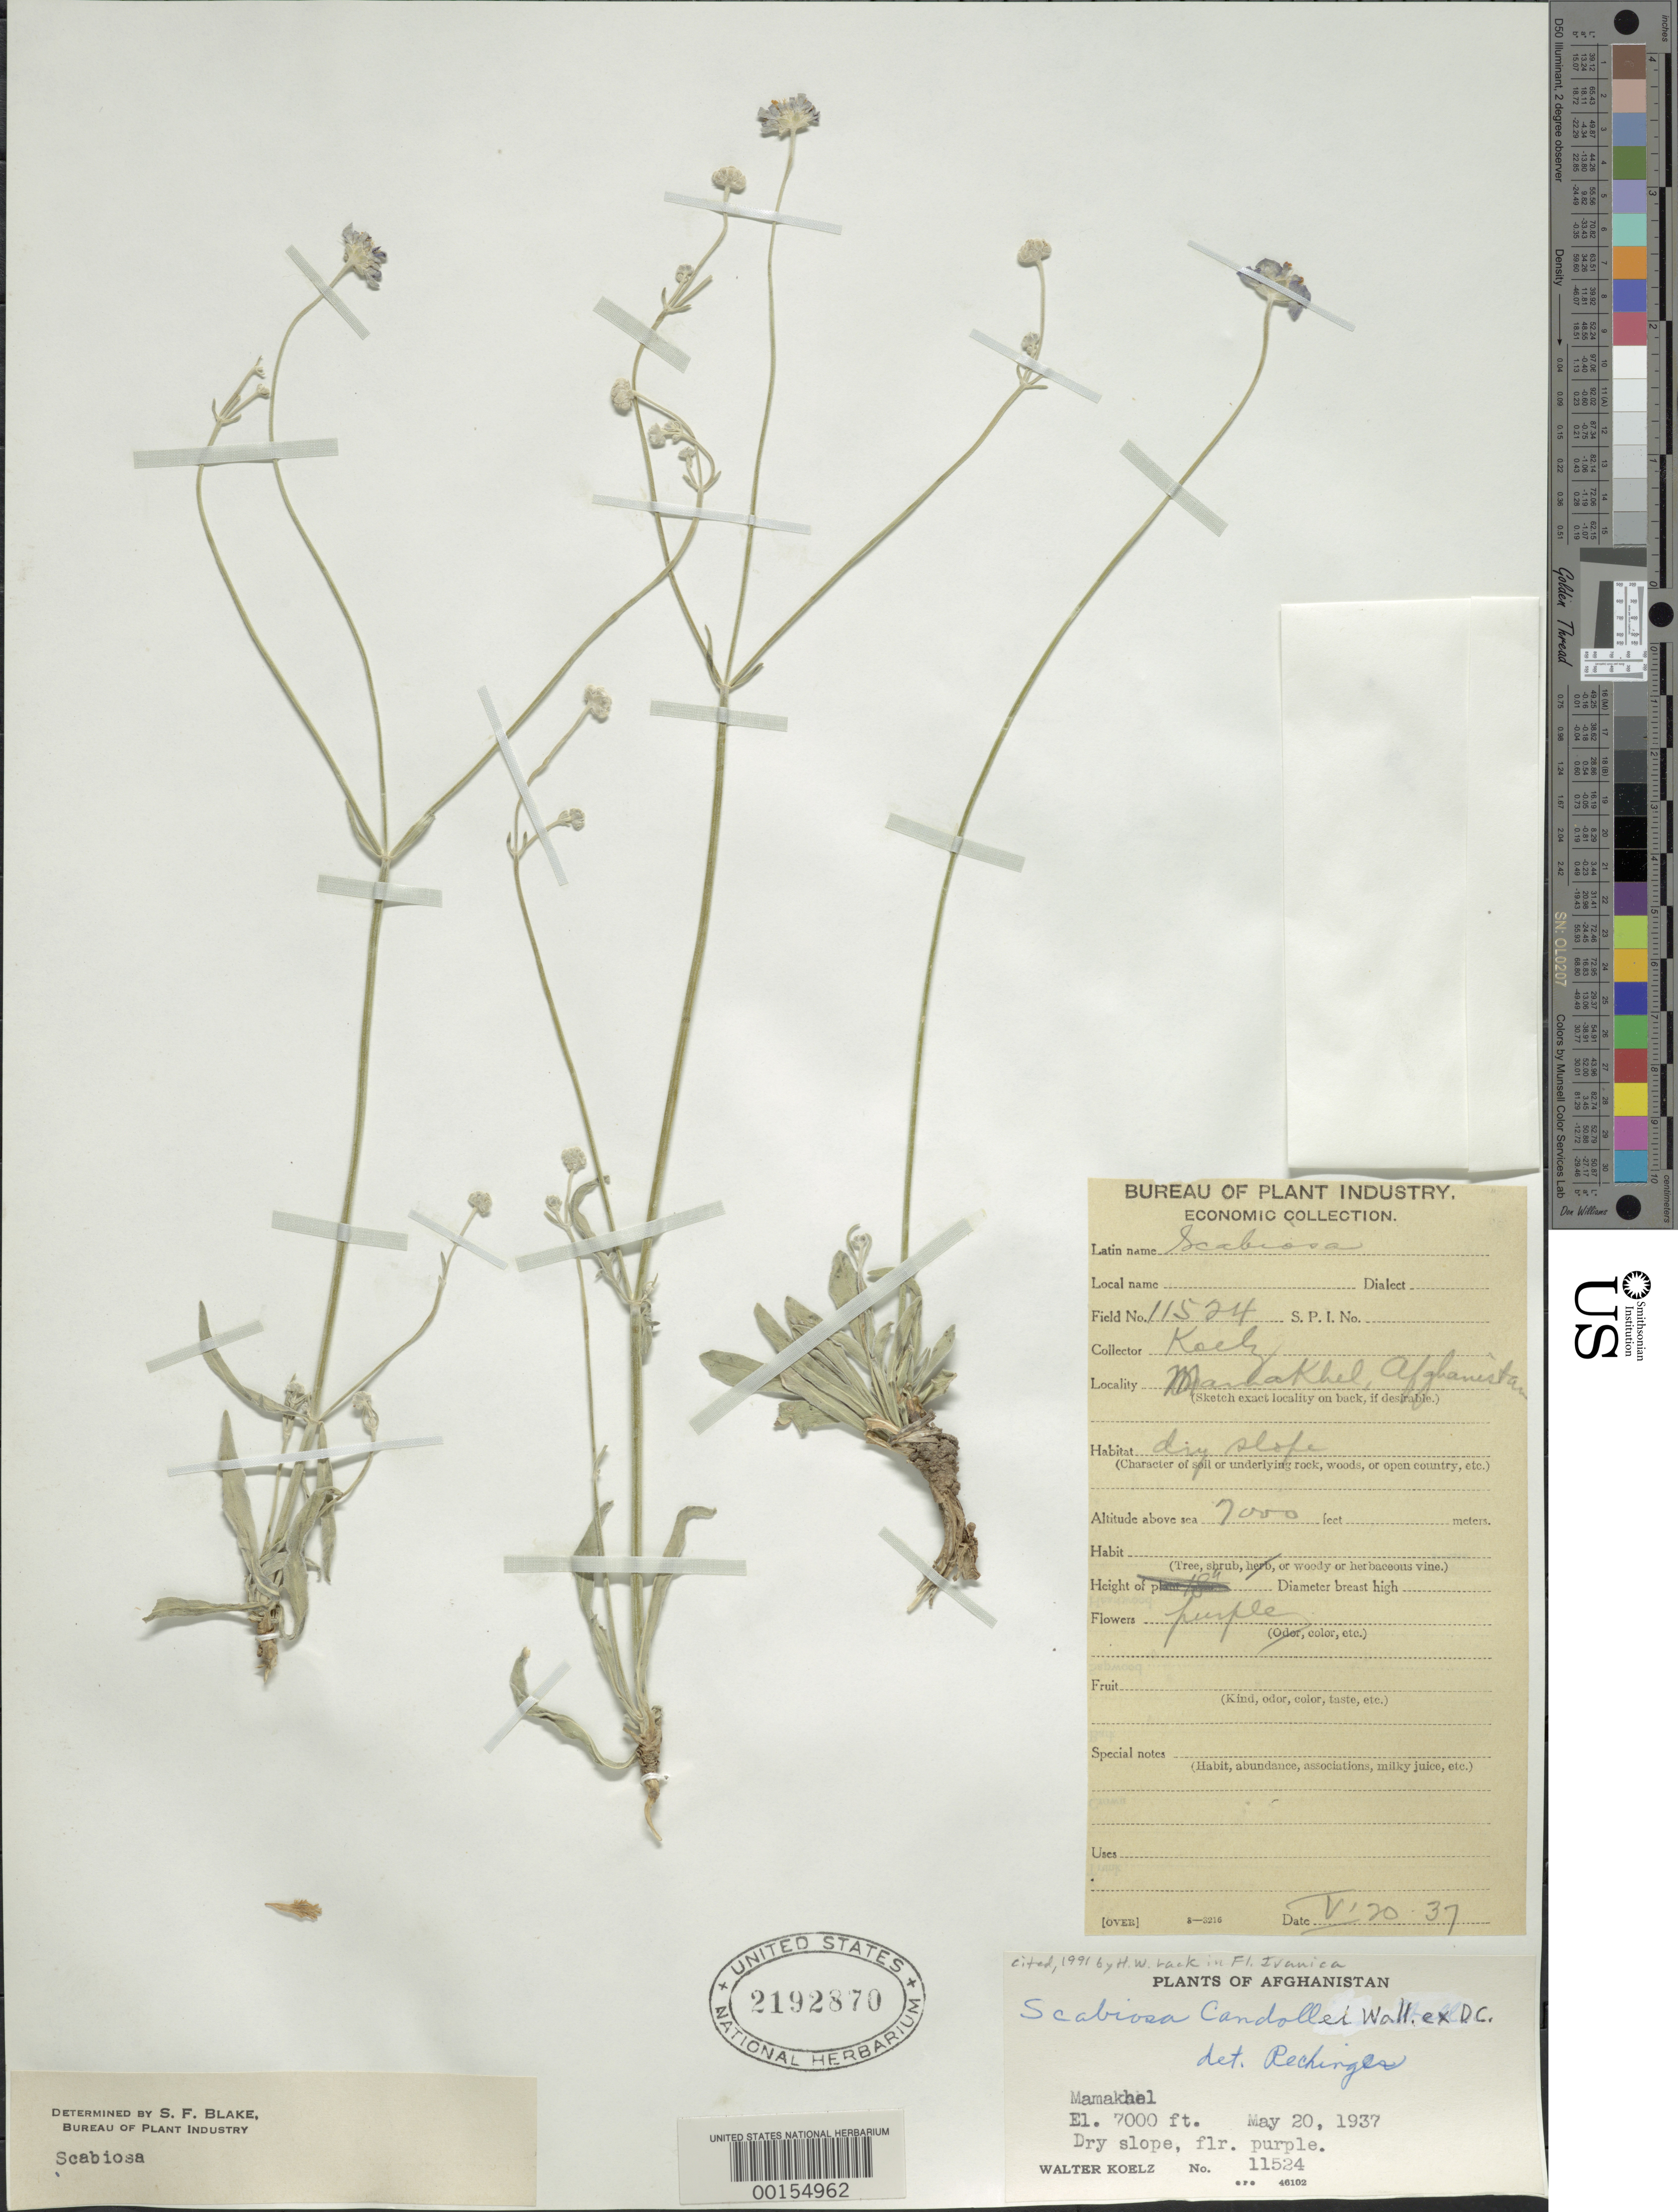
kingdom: Plantae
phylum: Tracheophyta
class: Magnoliopsida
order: Dipsacales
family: Caprifoliaceae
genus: Scabiosa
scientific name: Scabiosa candolleana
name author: Wall.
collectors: W. N. Koelz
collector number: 11524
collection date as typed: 20 May 1937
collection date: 1937-05-20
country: Afghanistan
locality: Mamakhel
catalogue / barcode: US 2192870